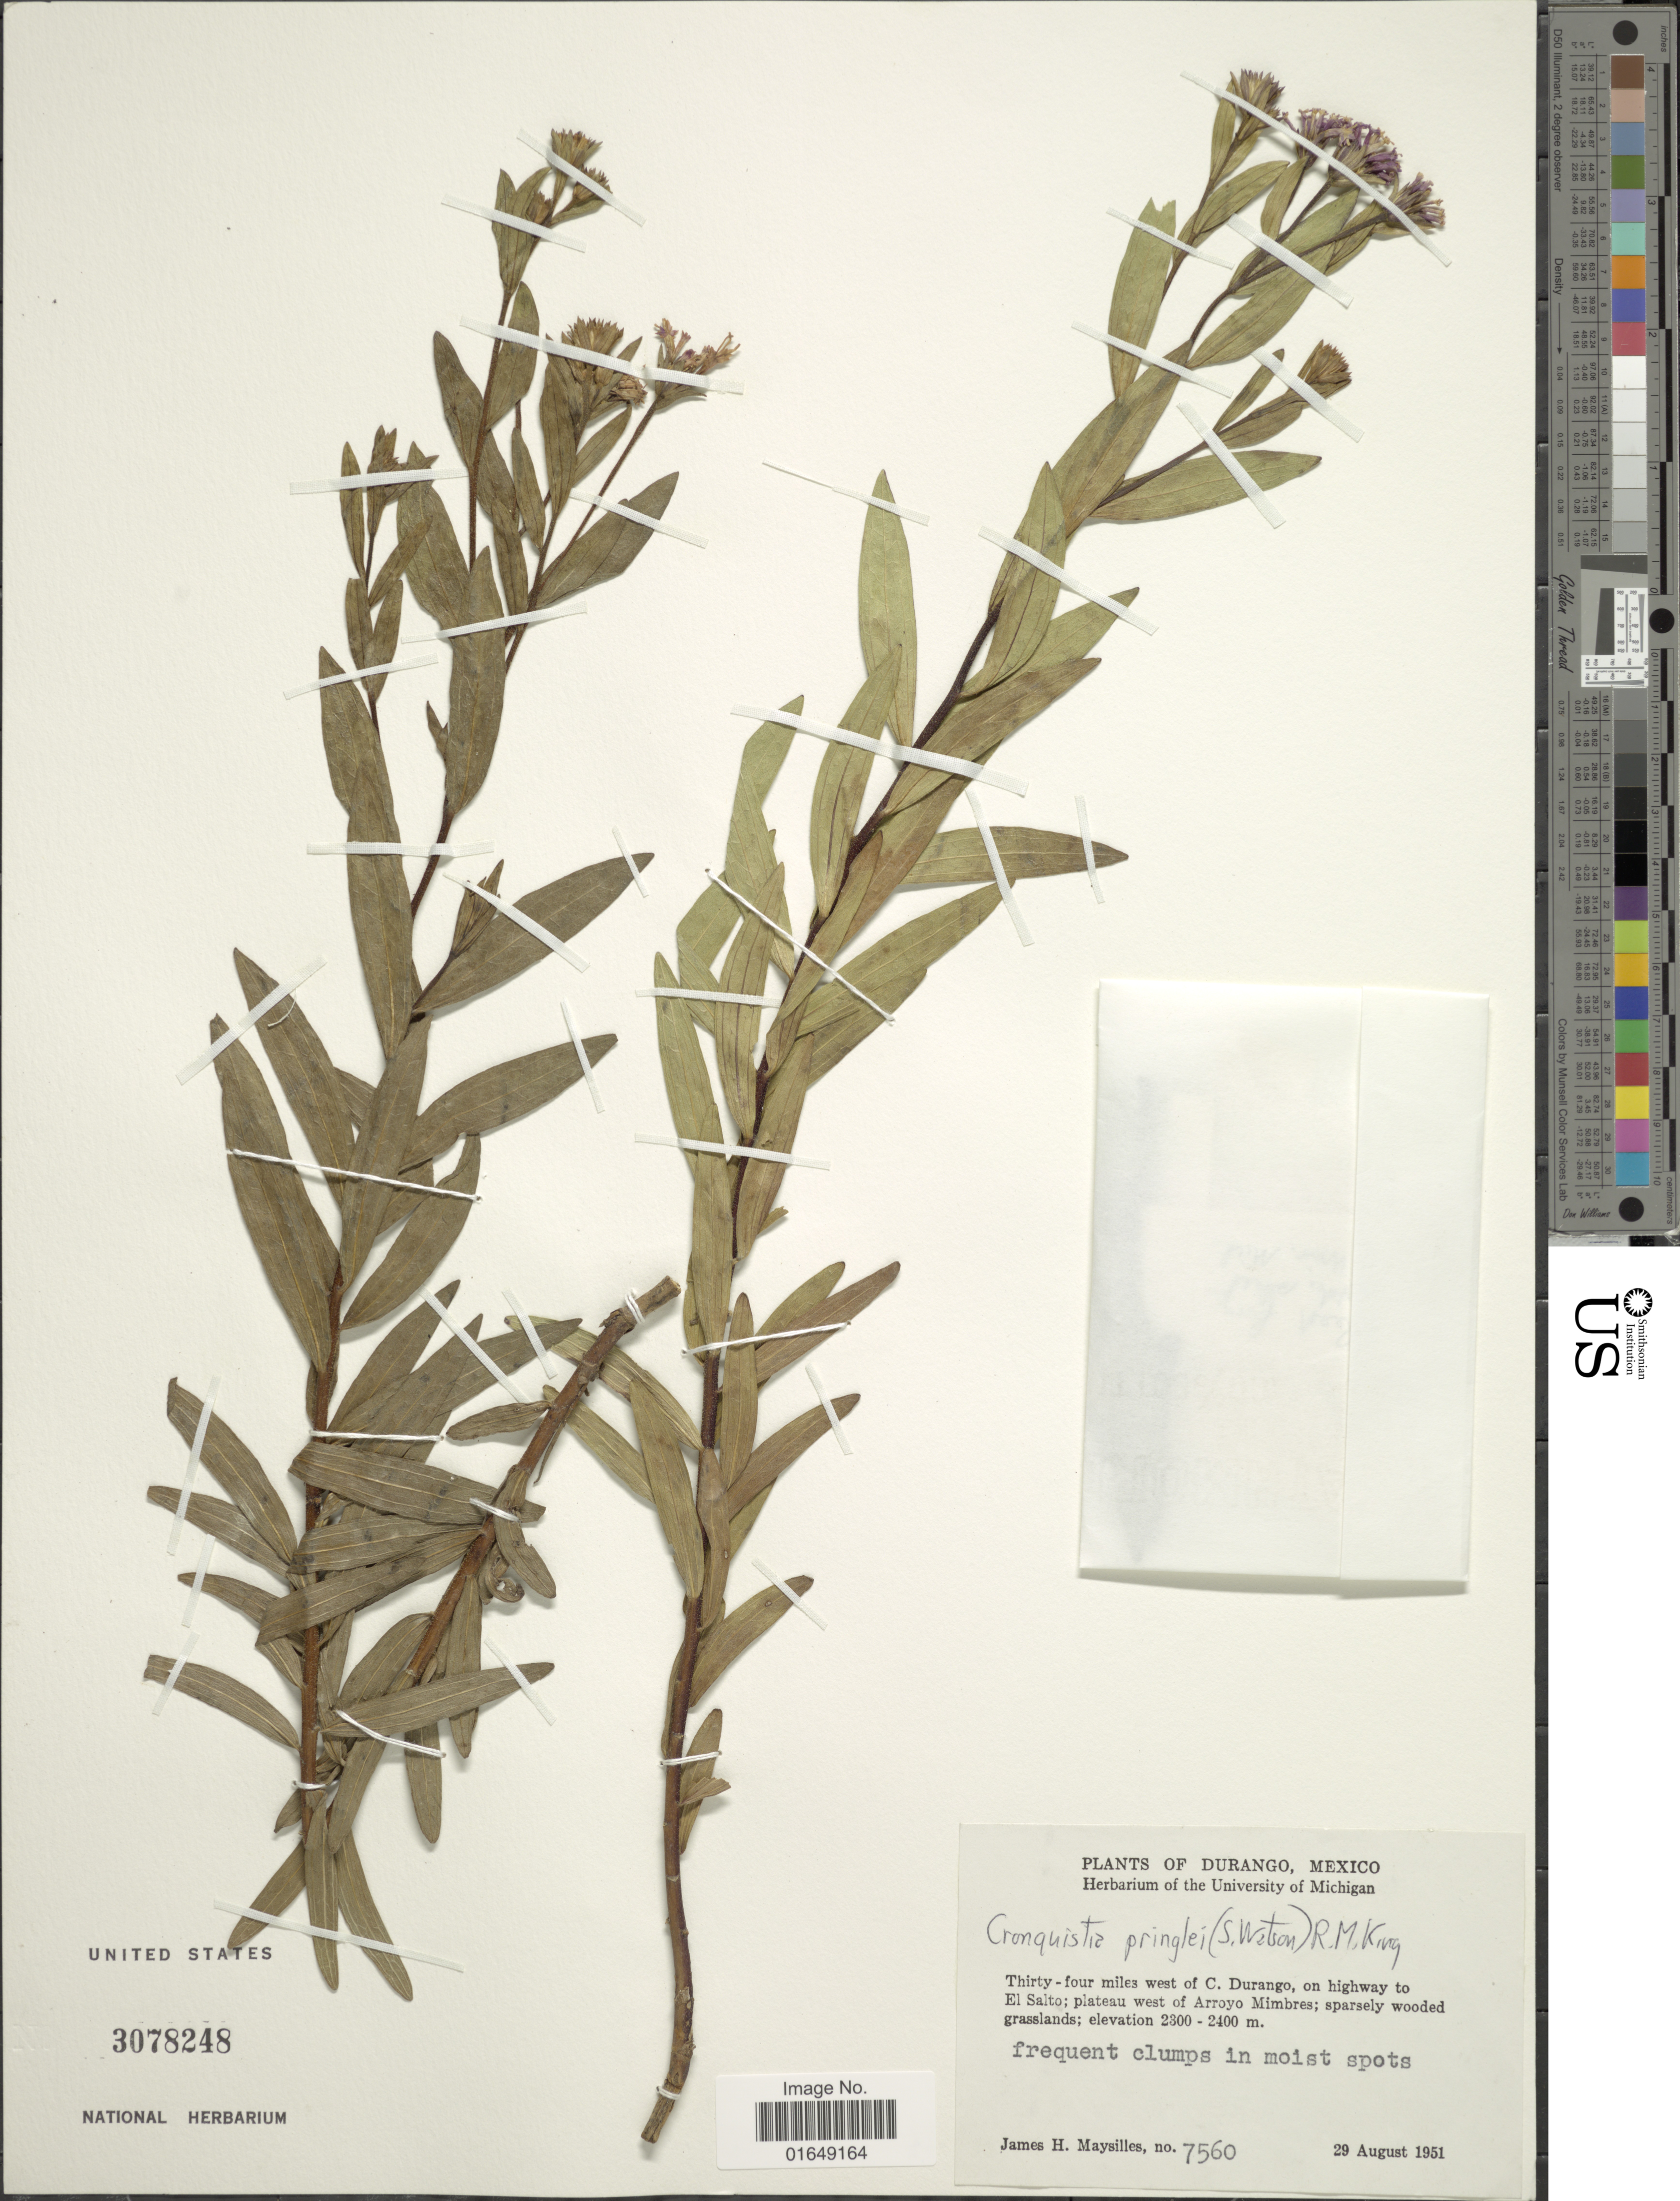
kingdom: Plantae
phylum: Tracheophyta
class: Magnoliopsida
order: Asterales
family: Asteraceae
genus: Cronquistia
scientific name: Cronquistia pringlei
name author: (S. Watson) R.M. King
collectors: J. Maysilles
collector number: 7560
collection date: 1951-08-29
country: Mexico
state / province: Durango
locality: Thirty-four miles west of C. Durango, on highway to El Salto; plateau west of arroyo Mimbres.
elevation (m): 2300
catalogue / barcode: US 3078248